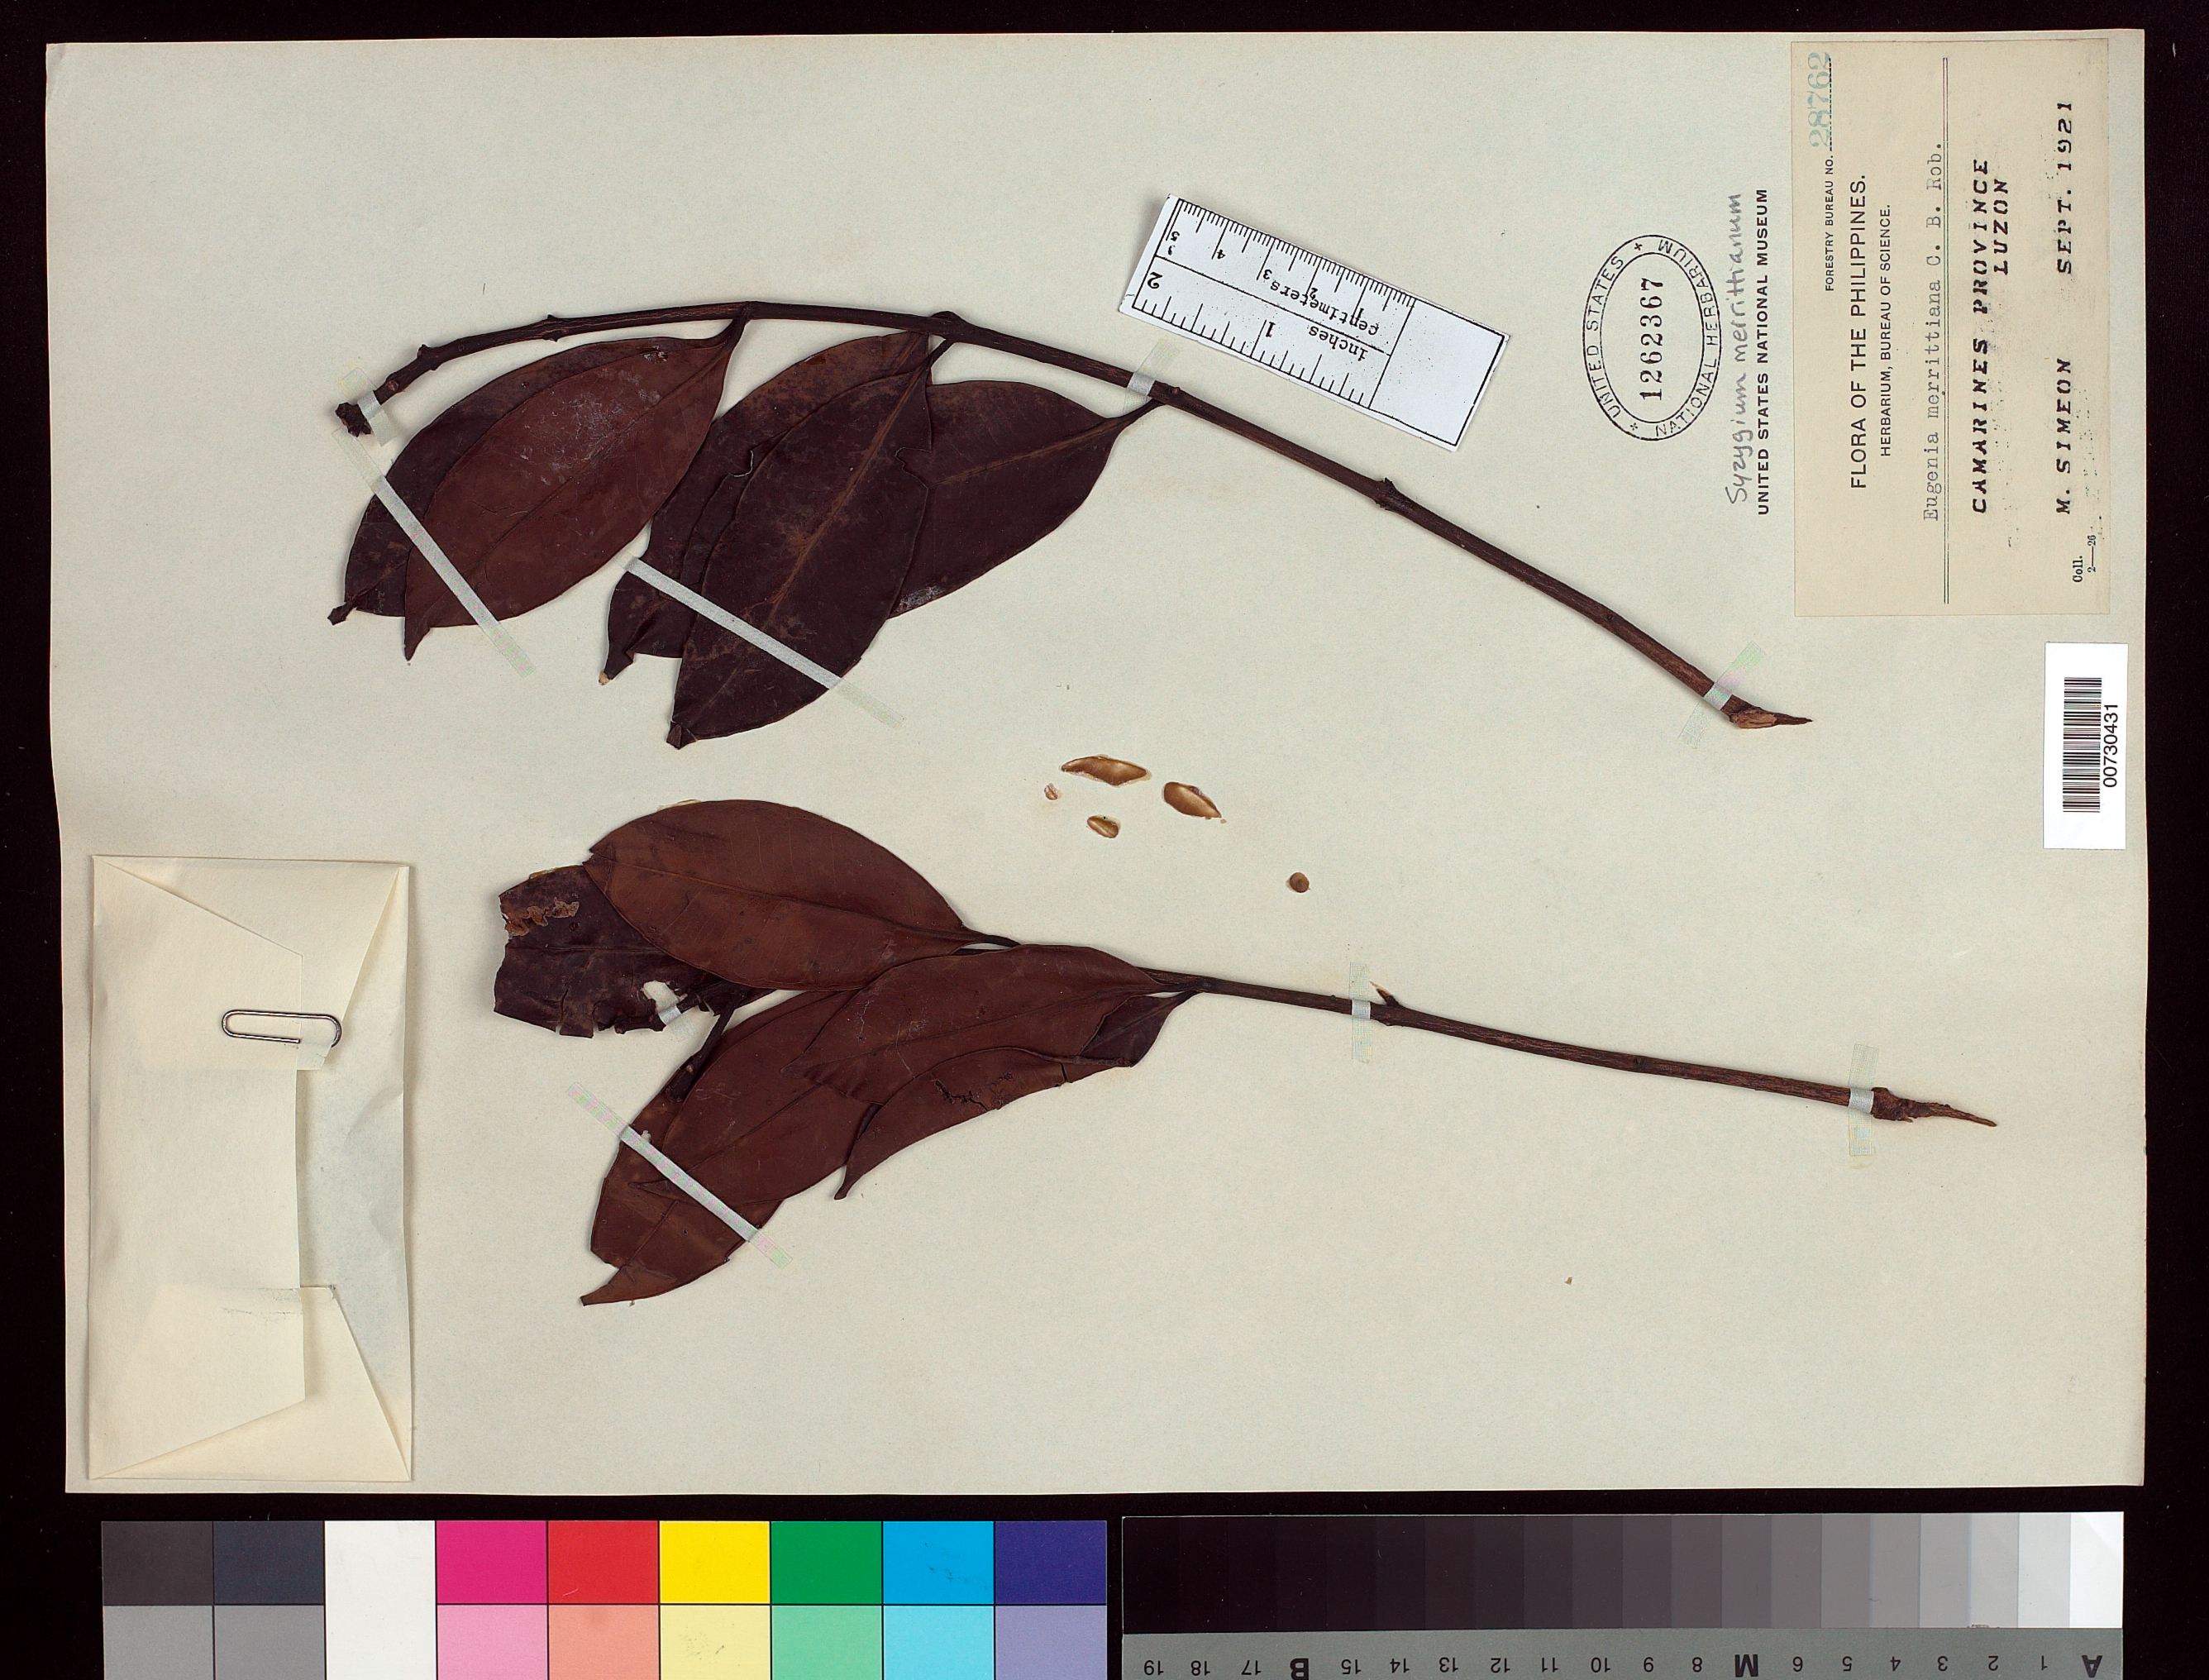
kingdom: Plantae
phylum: Tracheophyta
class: Magnoliopsida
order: Myrtales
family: Myrtaceae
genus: Syzygium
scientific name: Syzygium merrittianum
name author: (C.B. Rob.) Merr.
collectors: M. Simeon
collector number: For. Bur. 28762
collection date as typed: Sep 1921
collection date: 1921-09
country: Philippines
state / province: Bicol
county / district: Camarines Norte / Camarines Sur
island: Luzon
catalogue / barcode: US 1262367